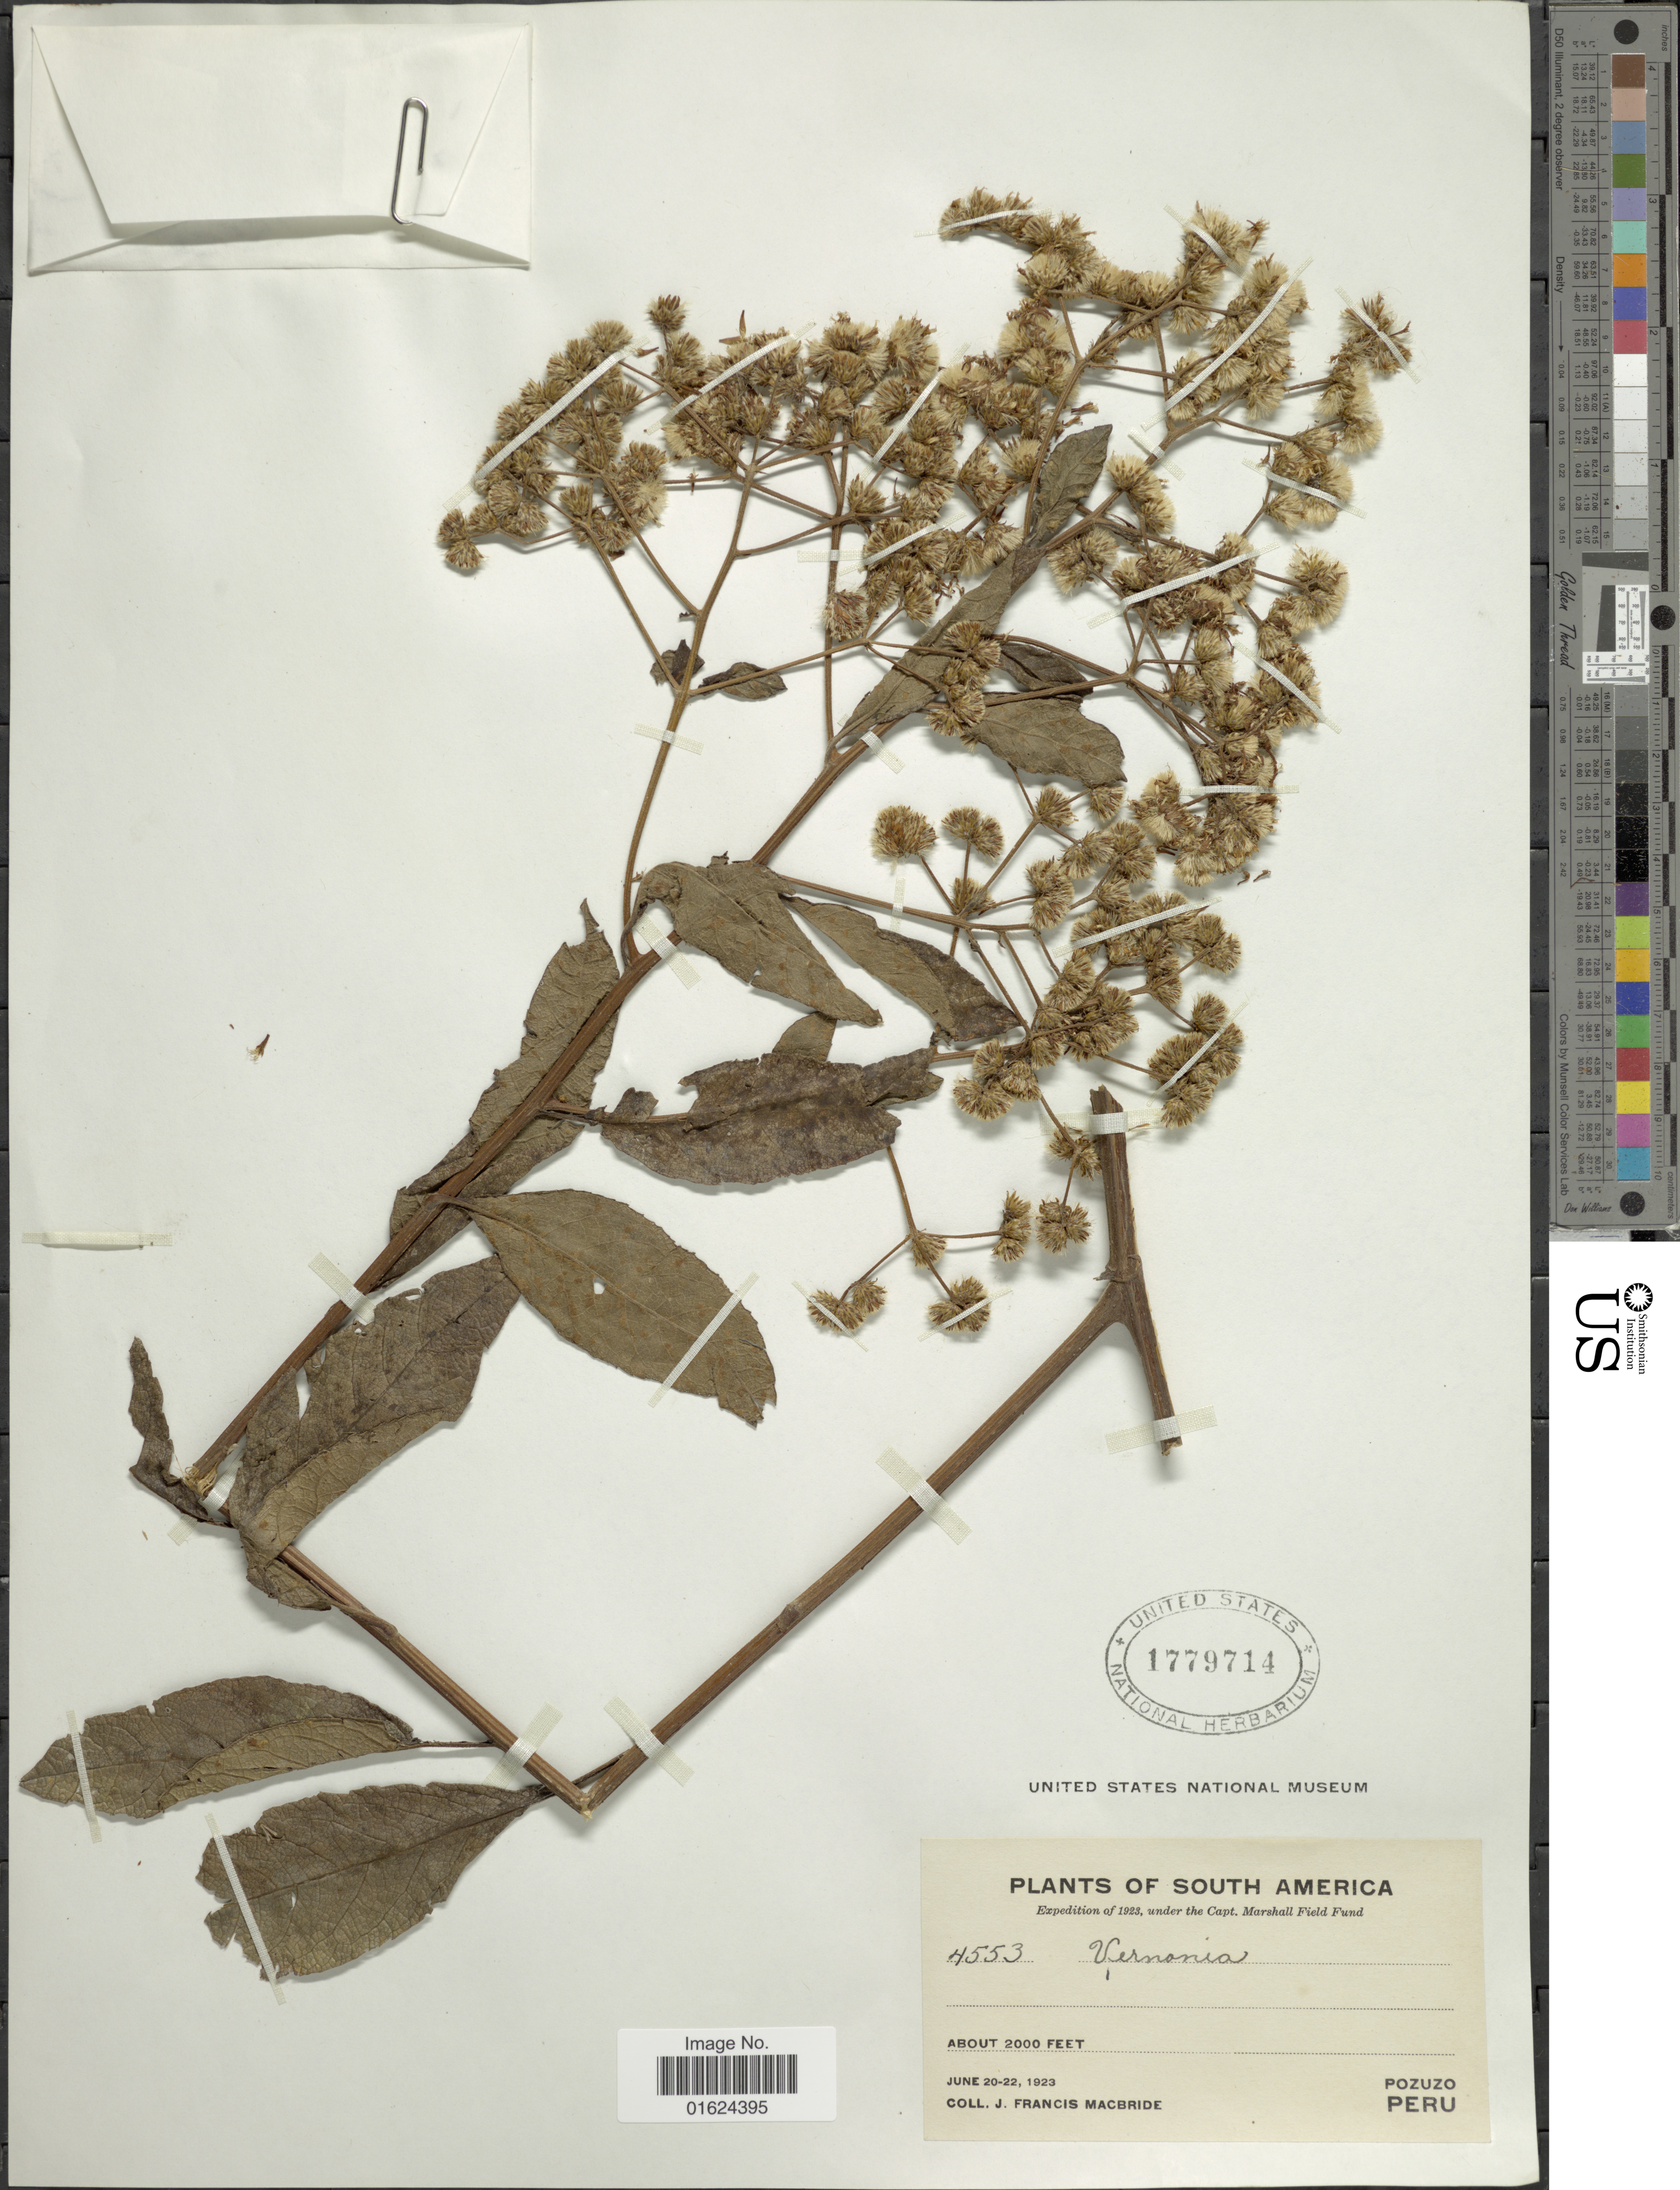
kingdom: Plantae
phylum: Tracheophyta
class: Magnoliopsida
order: Asterales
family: Asteraceae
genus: Vernonanthura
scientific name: Vernonanthura patens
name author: (Kunth) H. Rob.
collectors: J. F. Macbride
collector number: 4553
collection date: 1923-06-20/1923-06-22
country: Peru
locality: South America. Pozuzo.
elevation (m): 610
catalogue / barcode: US 1779714